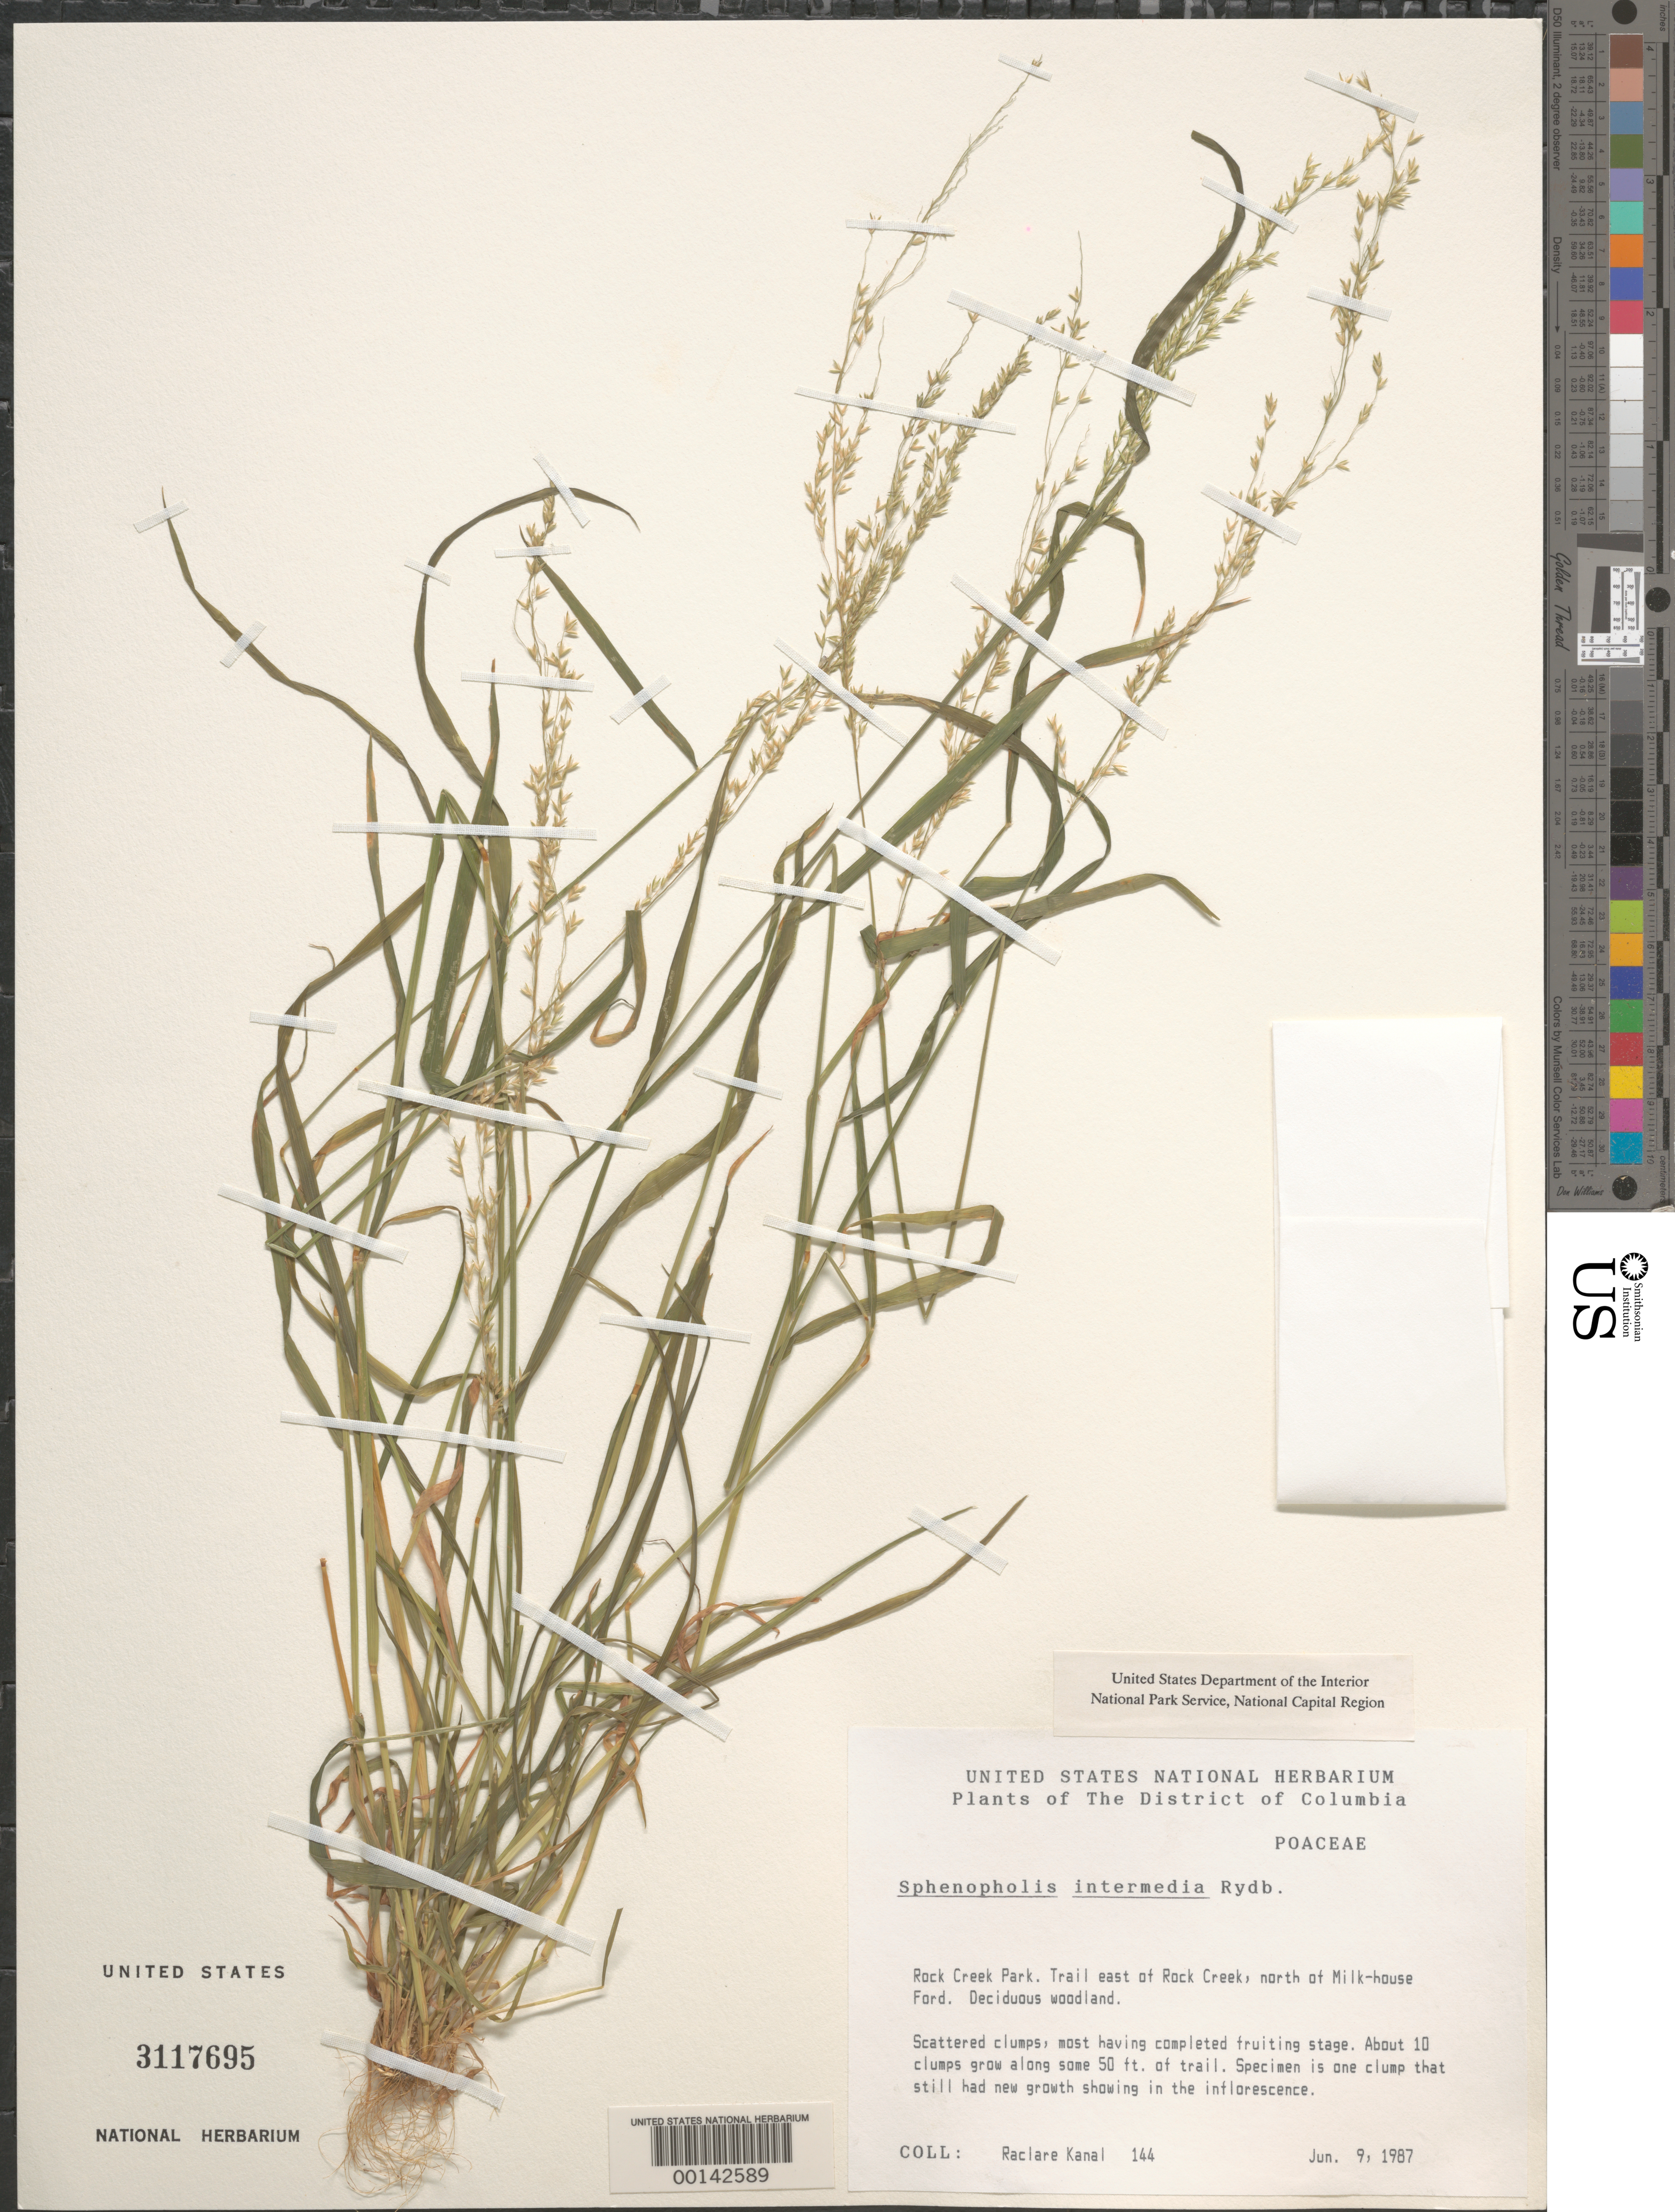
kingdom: Plantae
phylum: Tracheophyta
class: Liliopsida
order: Poales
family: Poaceae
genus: Sphenopholis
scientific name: Sphenopholis intermedia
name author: (Rydb.) Rydb.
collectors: R. Kanal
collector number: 144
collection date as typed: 09 Jun 1987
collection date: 1987-06-09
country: United States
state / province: District of Columbia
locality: Rock Creek Park. Trail east of Rock Creek, north of Milkhouse Ford. Rock Creek Park and Vicinity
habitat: Deciduous woodland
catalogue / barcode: US 3117695